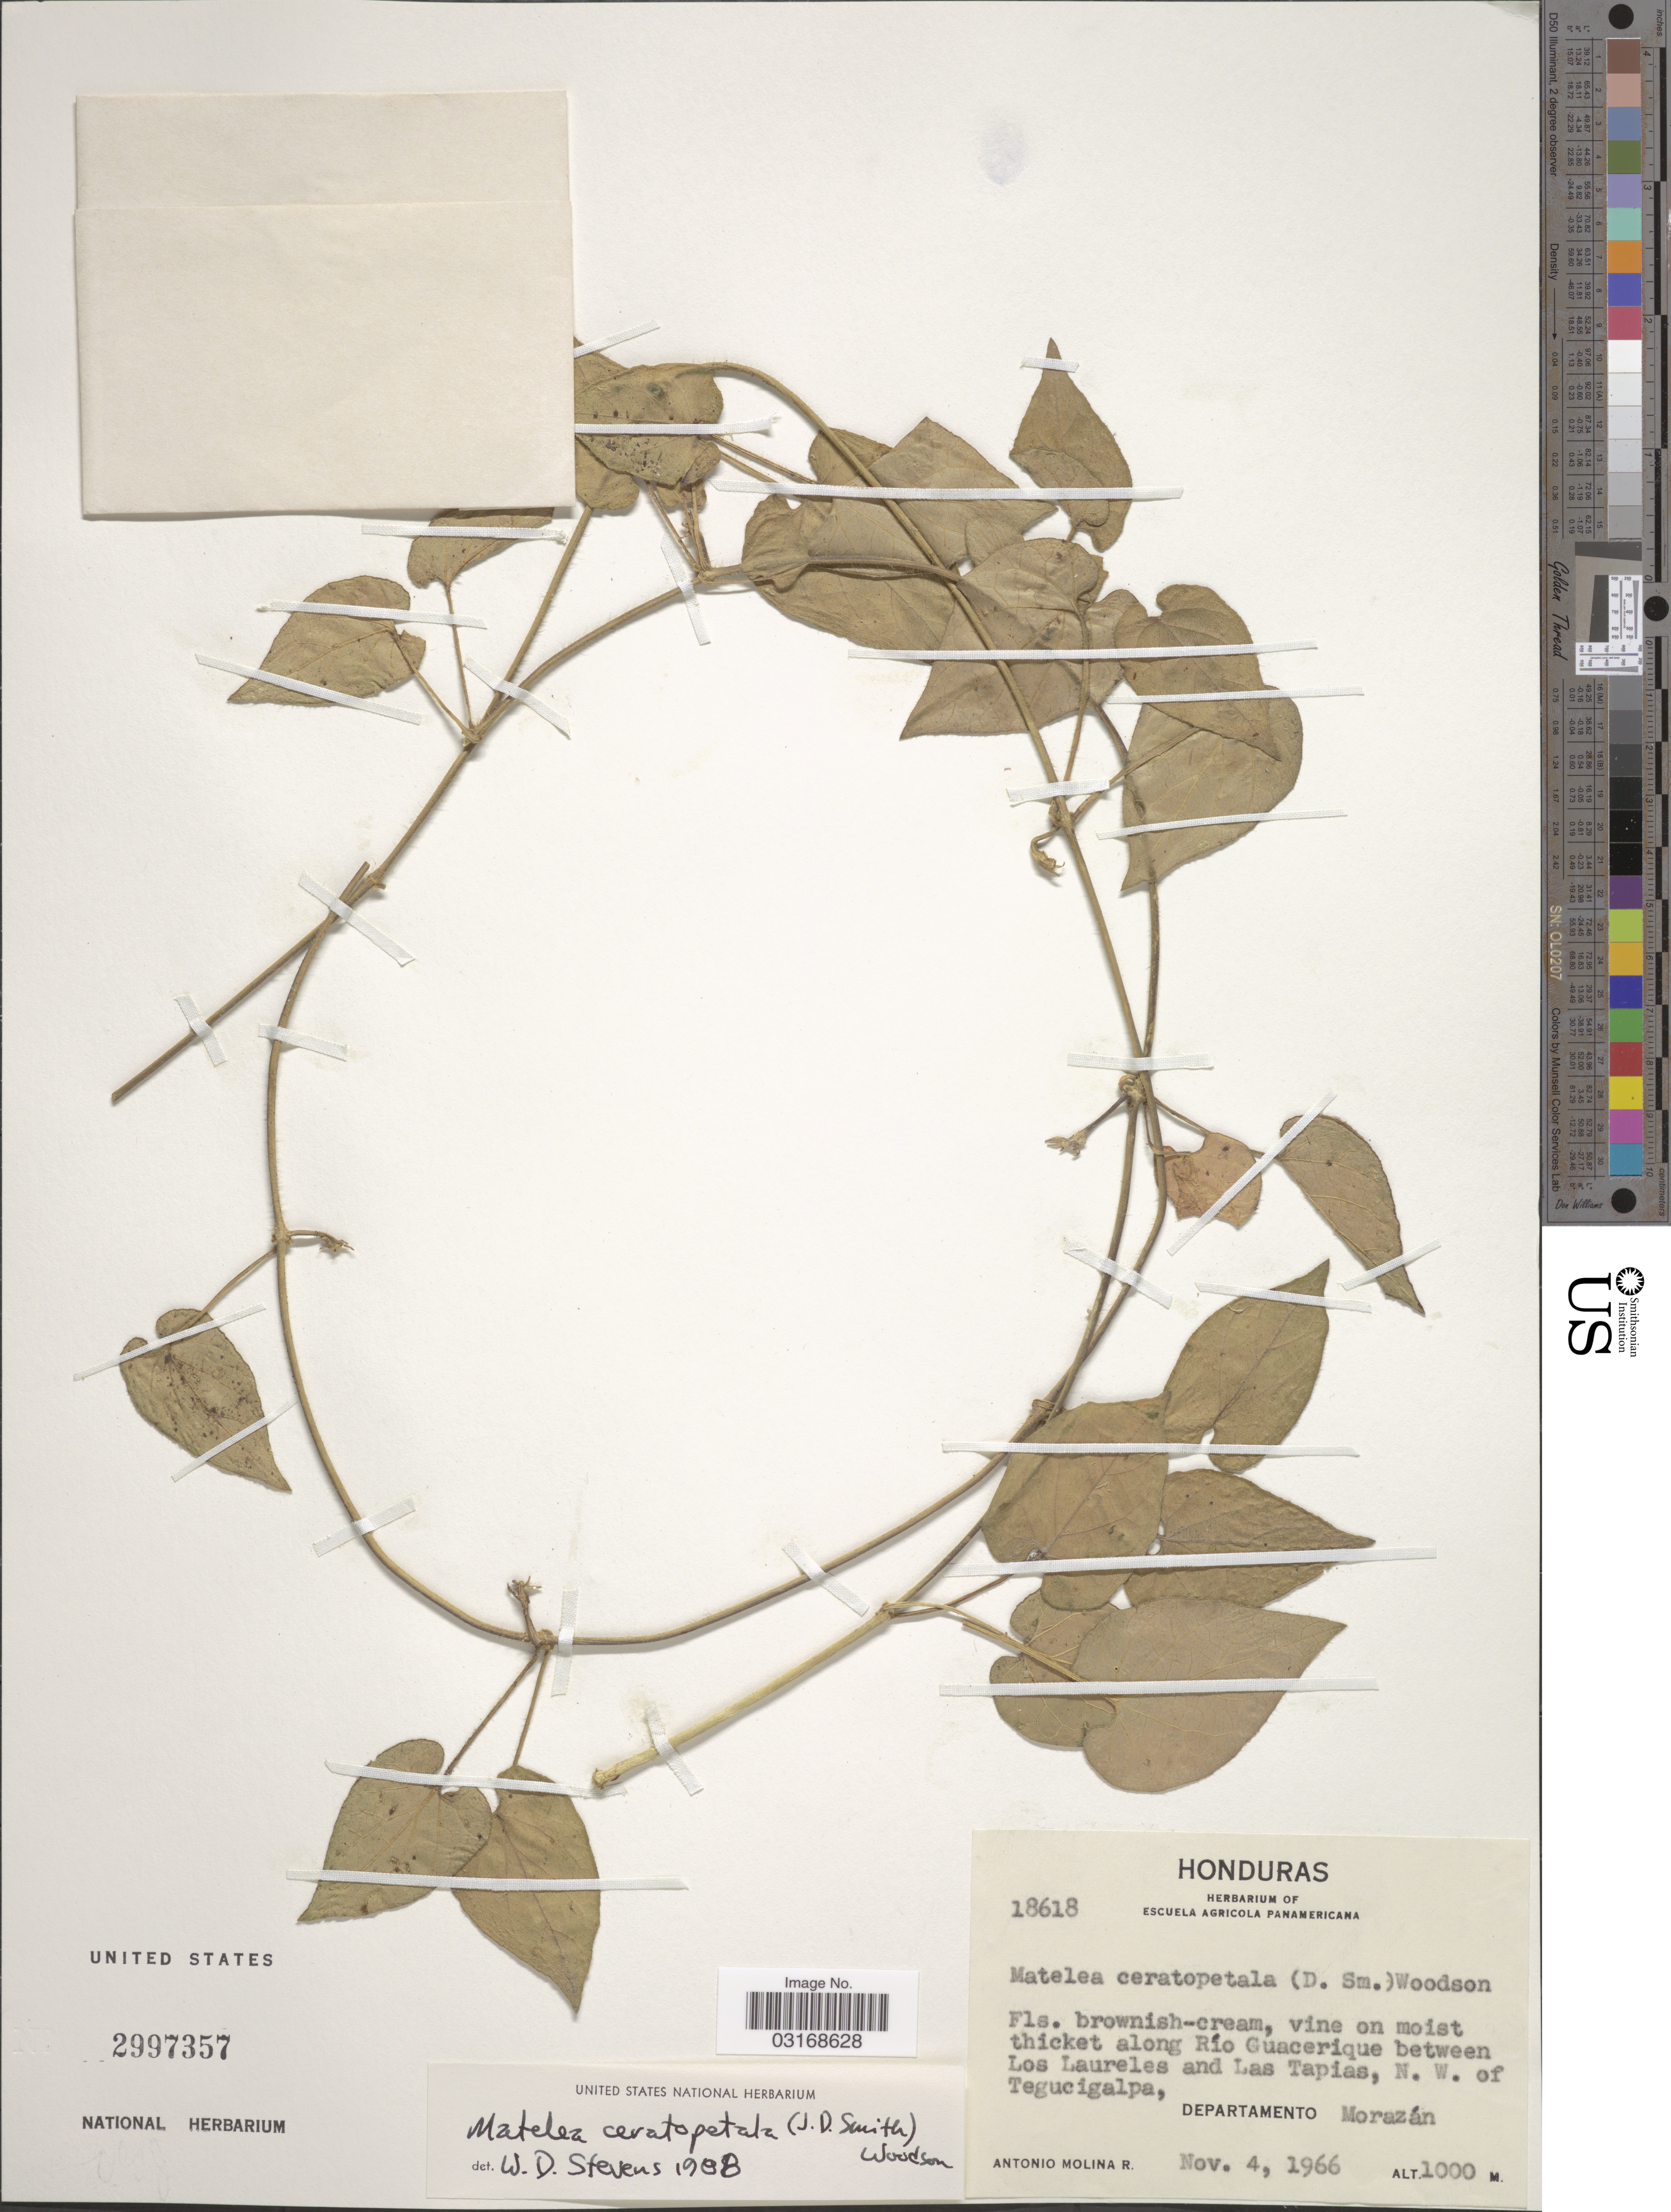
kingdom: Plantae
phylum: Tracheophyta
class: Magnoliopsida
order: Gentianales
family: Apocynaceae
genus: Matelea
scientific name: Matelea ceratopetala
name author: (Donn. Sm.) Woodson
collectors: A. Molina R.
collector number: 18618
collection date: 1966-11-04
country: Honduras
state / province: Fco. Morazán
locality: Along Río Guacerique between Los Laureles and Las Tapias, N. W. of Tegucigalpa, Departamento Morazán.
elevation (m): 1000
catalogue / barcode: US 2997357